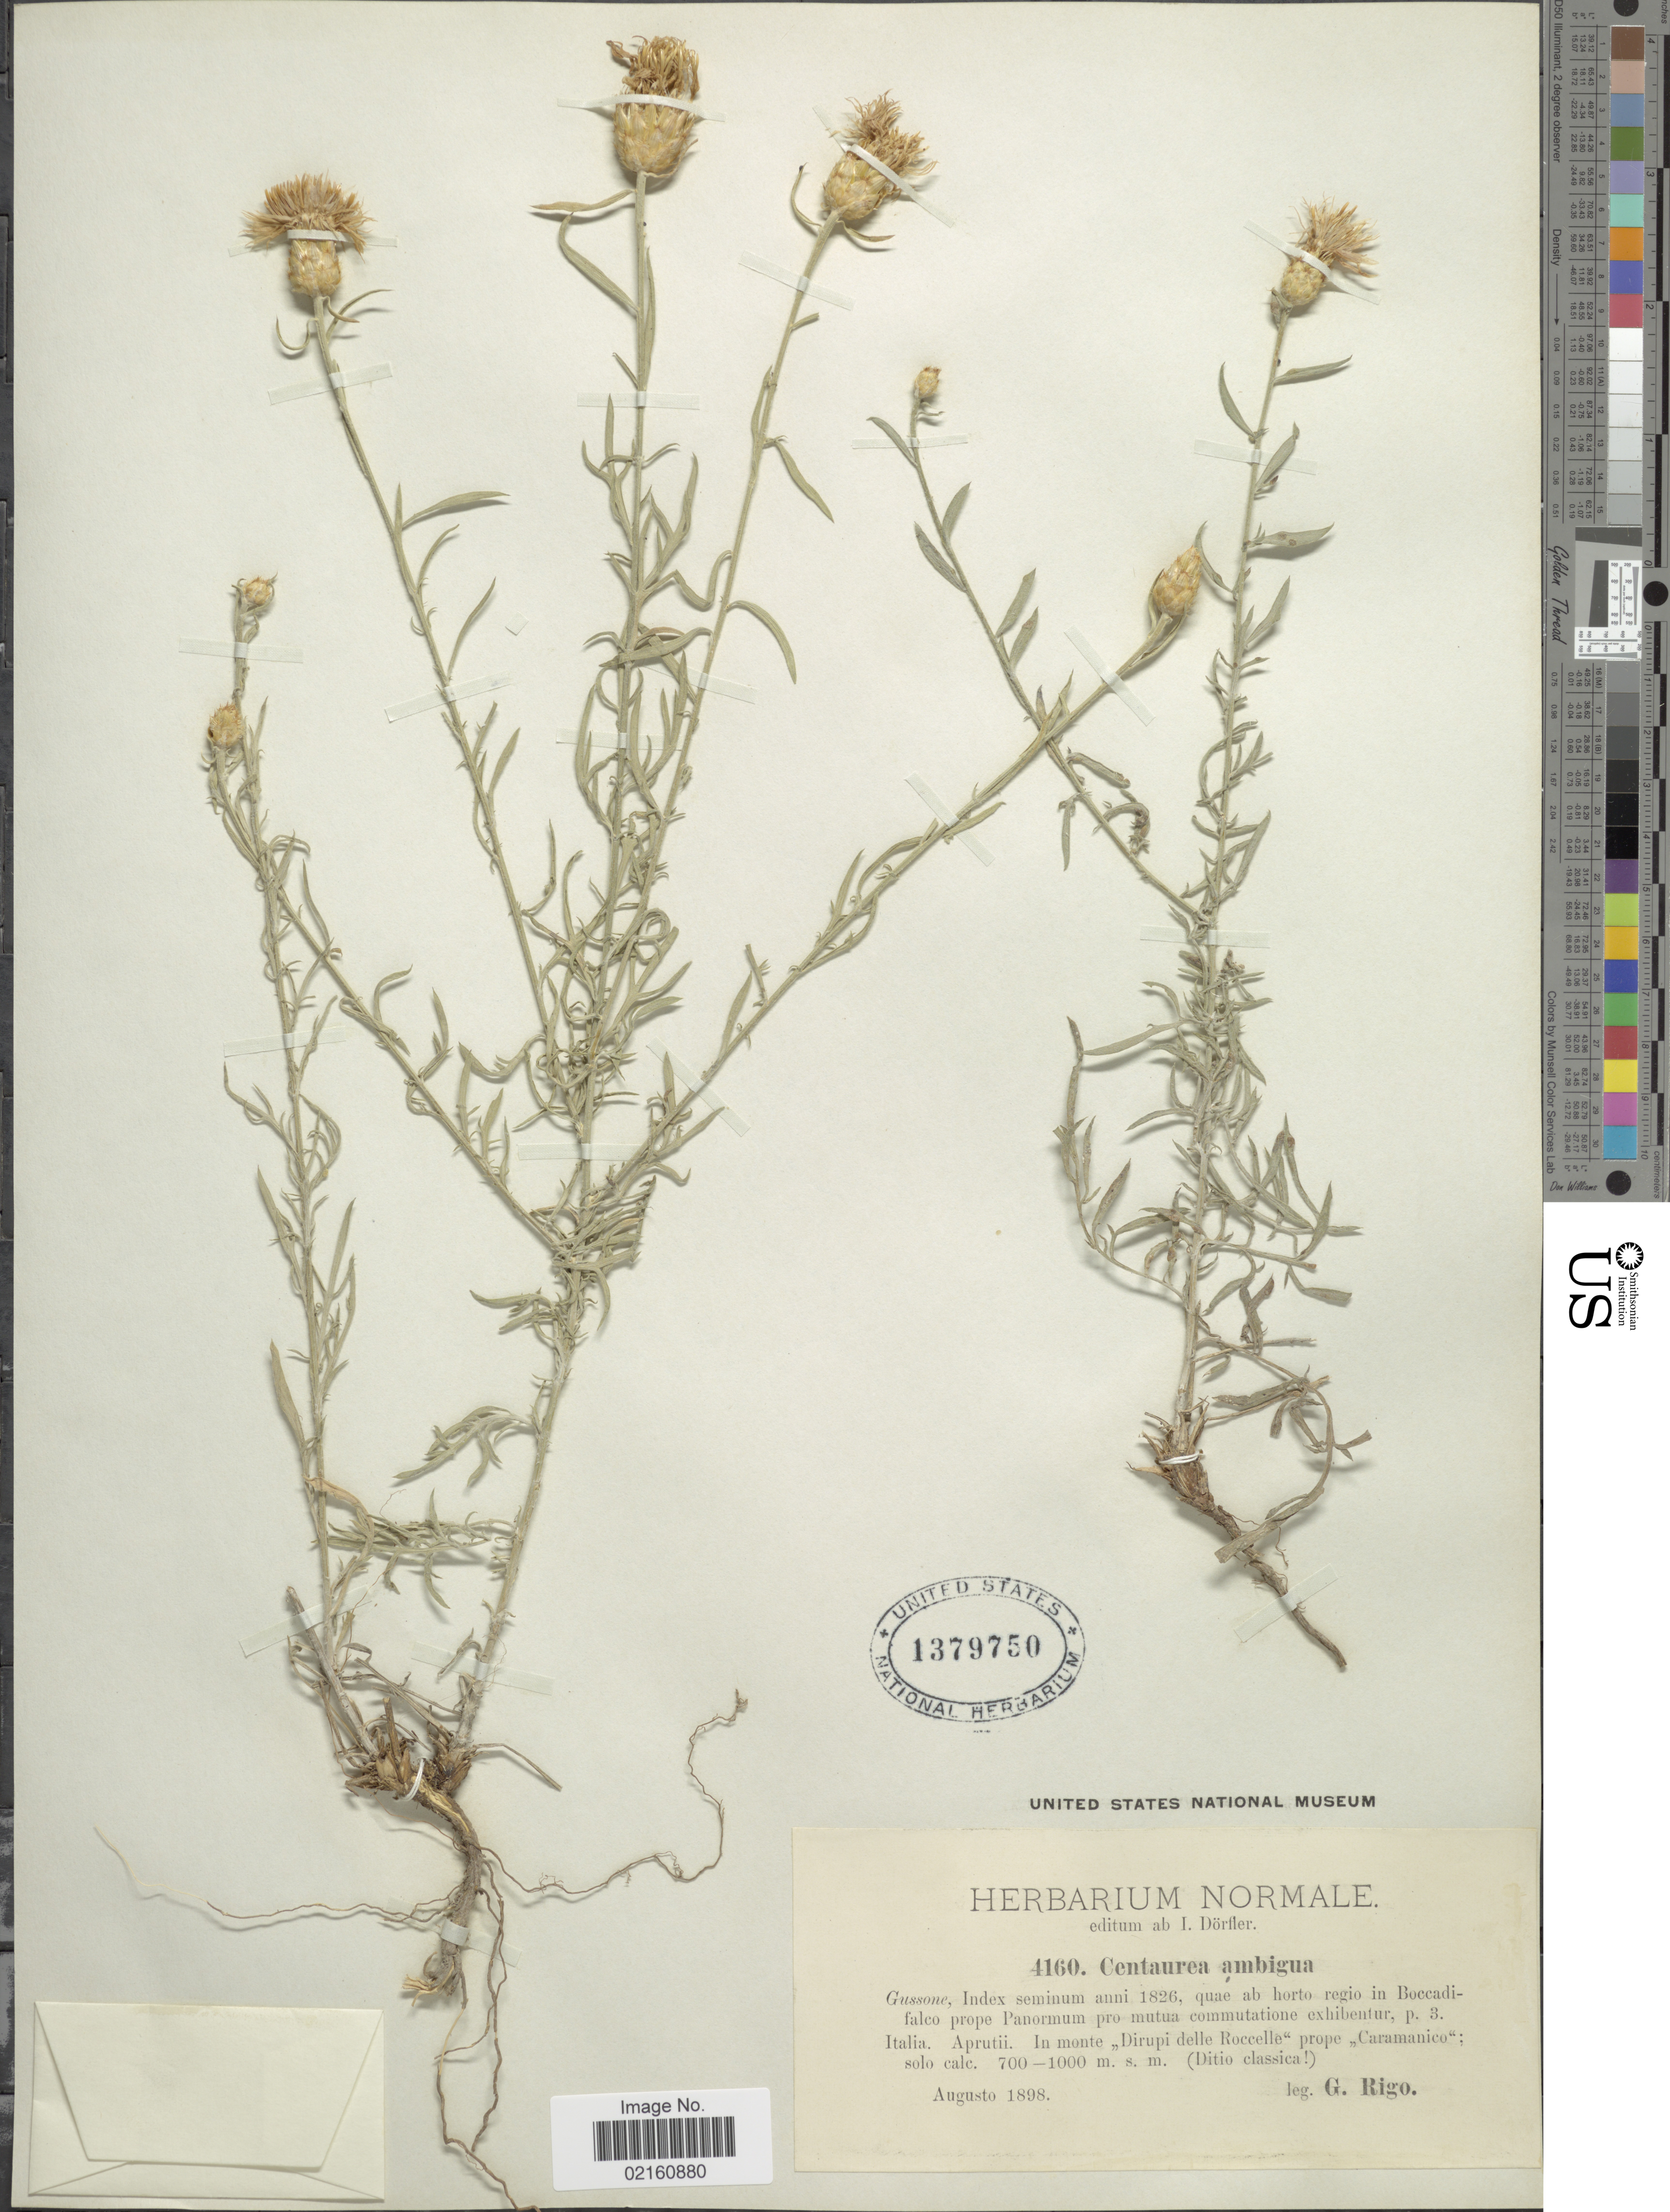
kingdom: Plantae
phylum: Tracheophyta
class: Magnoliopsida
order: Asterales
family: Asteraceae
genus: Centaurea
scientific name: Centaurea ambigua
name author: Guss.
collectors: G. Rigo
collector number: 4160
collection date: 1898-08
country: Italy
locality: Aprutii, in monte Dirupi delle Roccelle, prope Caramanico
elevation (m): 700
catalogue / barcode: US 1379750